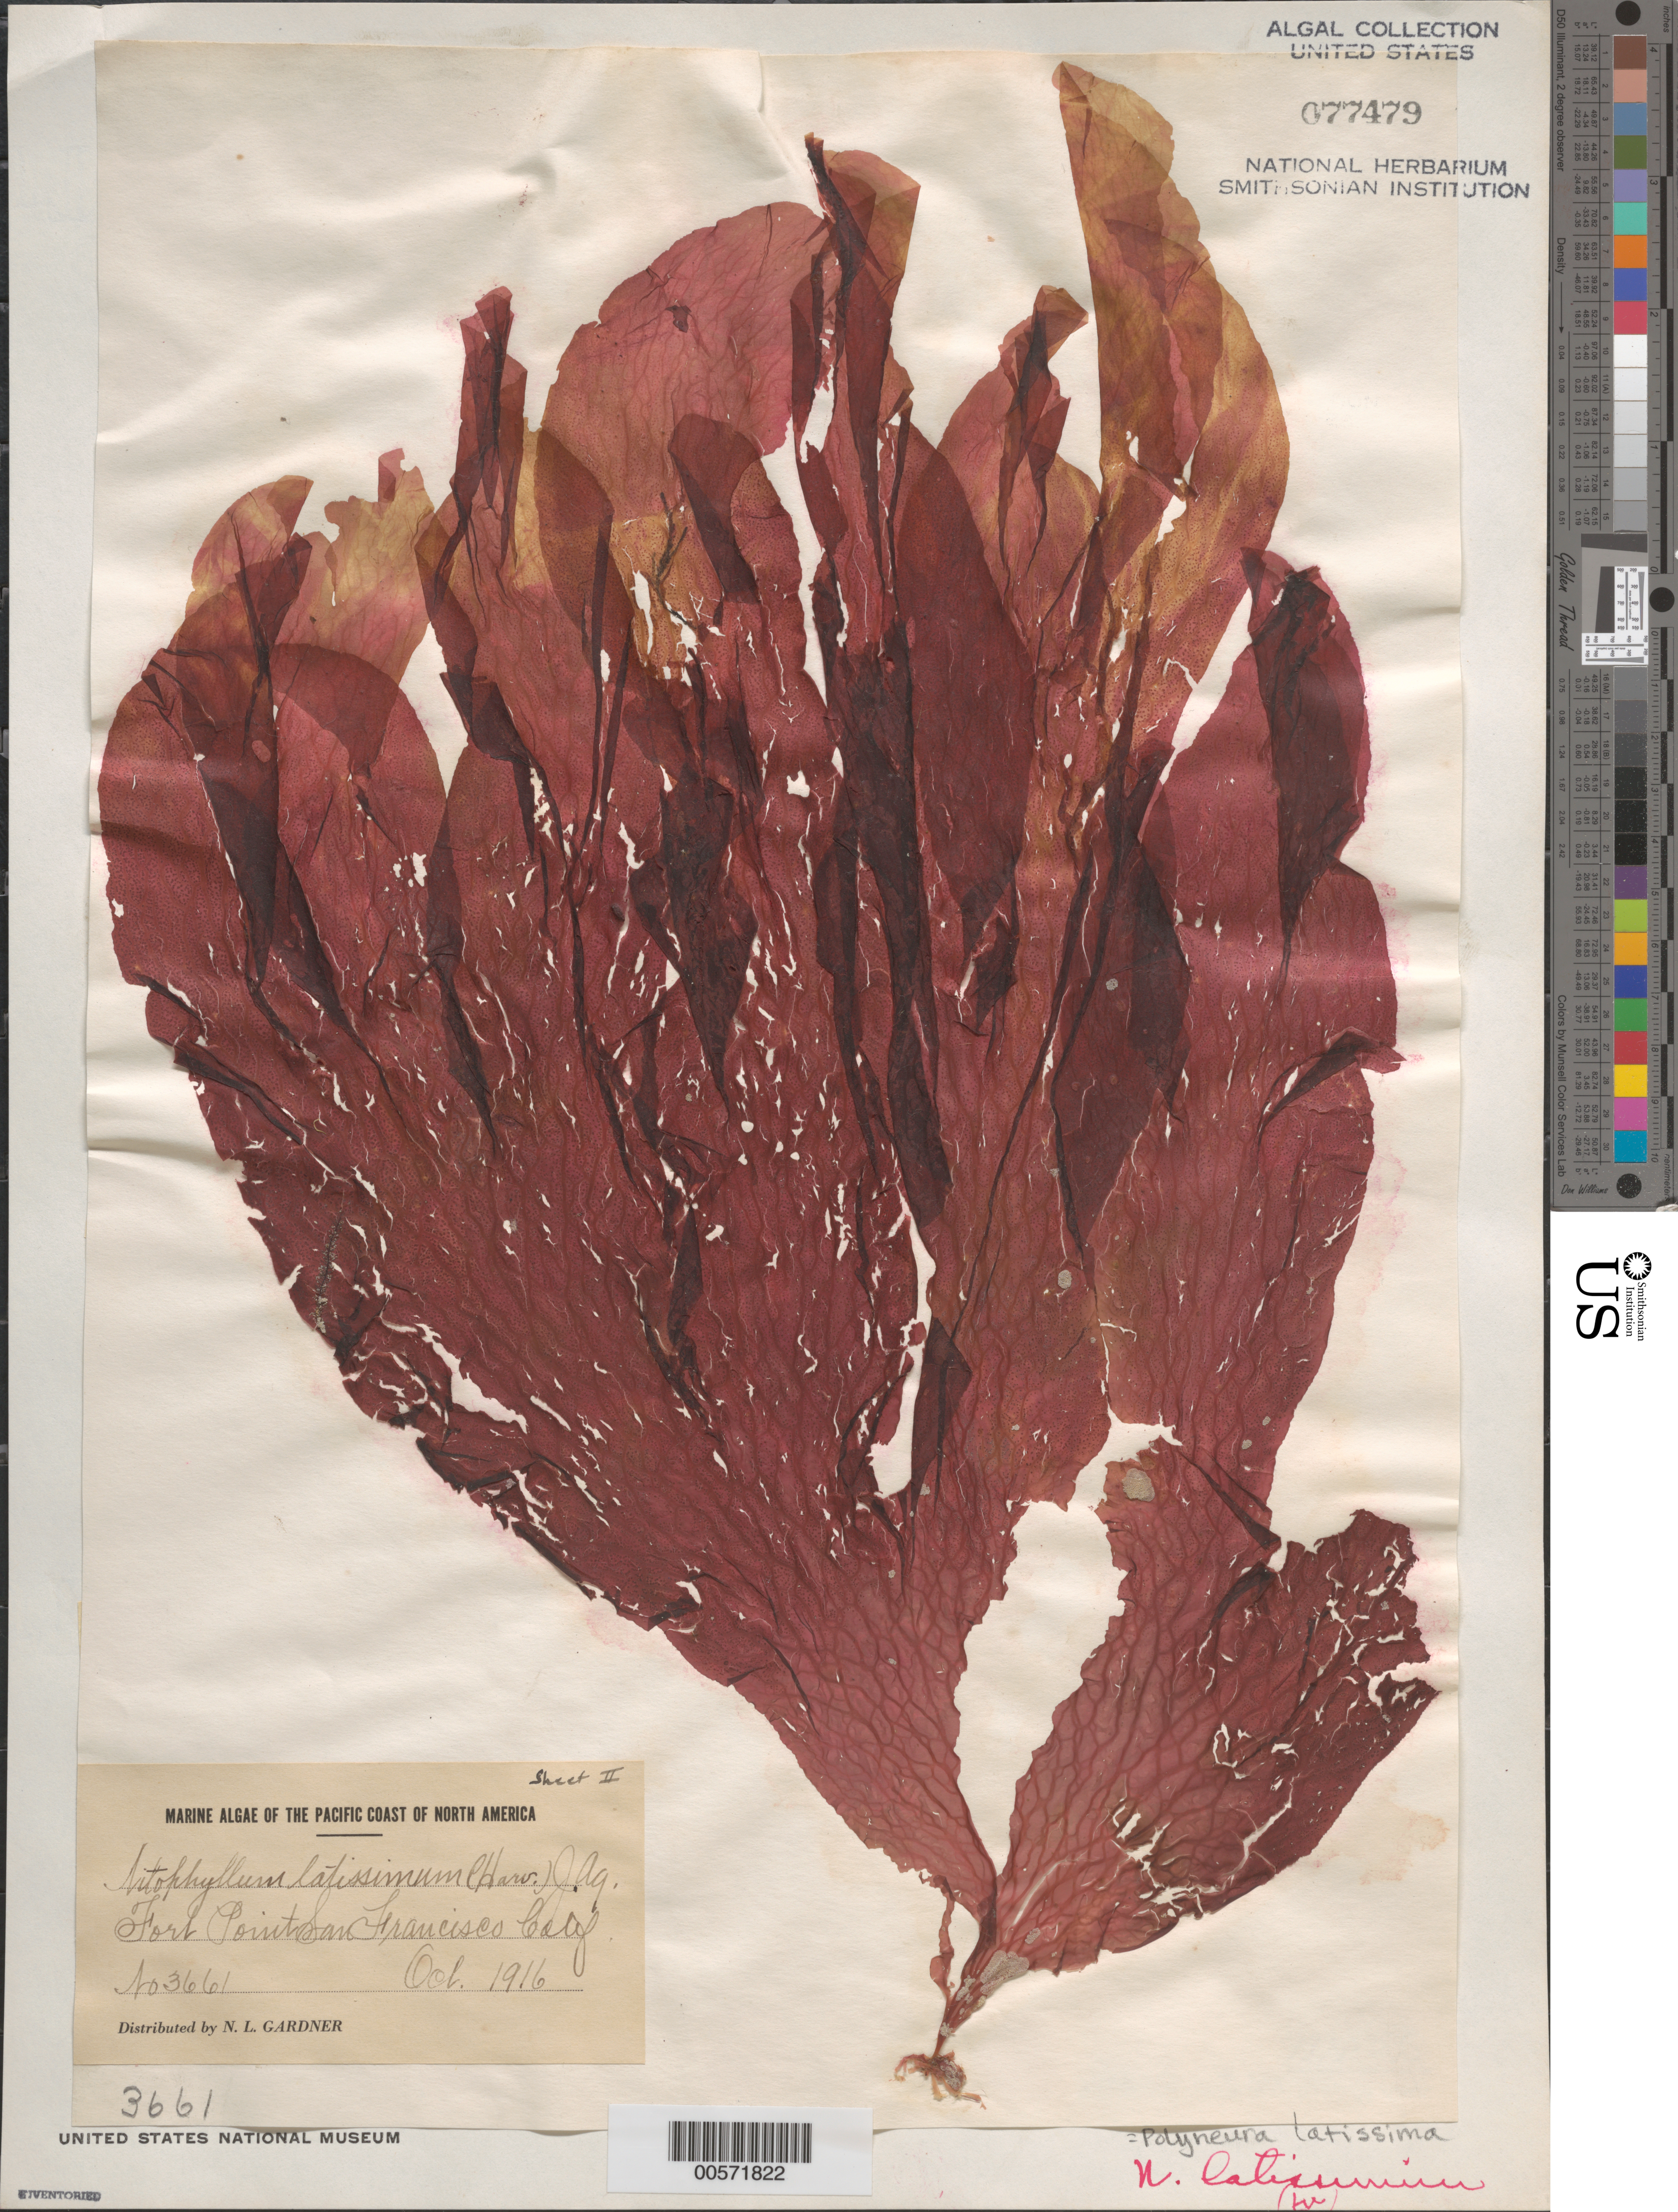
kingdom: Plantae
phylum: Rhodophyta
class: Florideophyceae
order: Ceramiales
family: Delesseriaceae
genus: Polyneura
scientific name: Polyneura latissima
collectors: N. Gardner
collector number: NLG 3661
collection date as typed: Oct 1916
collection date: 1916-10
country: United States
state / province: California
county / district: San Francisco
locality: San Francisco, Fort Point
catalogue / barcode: US 77479